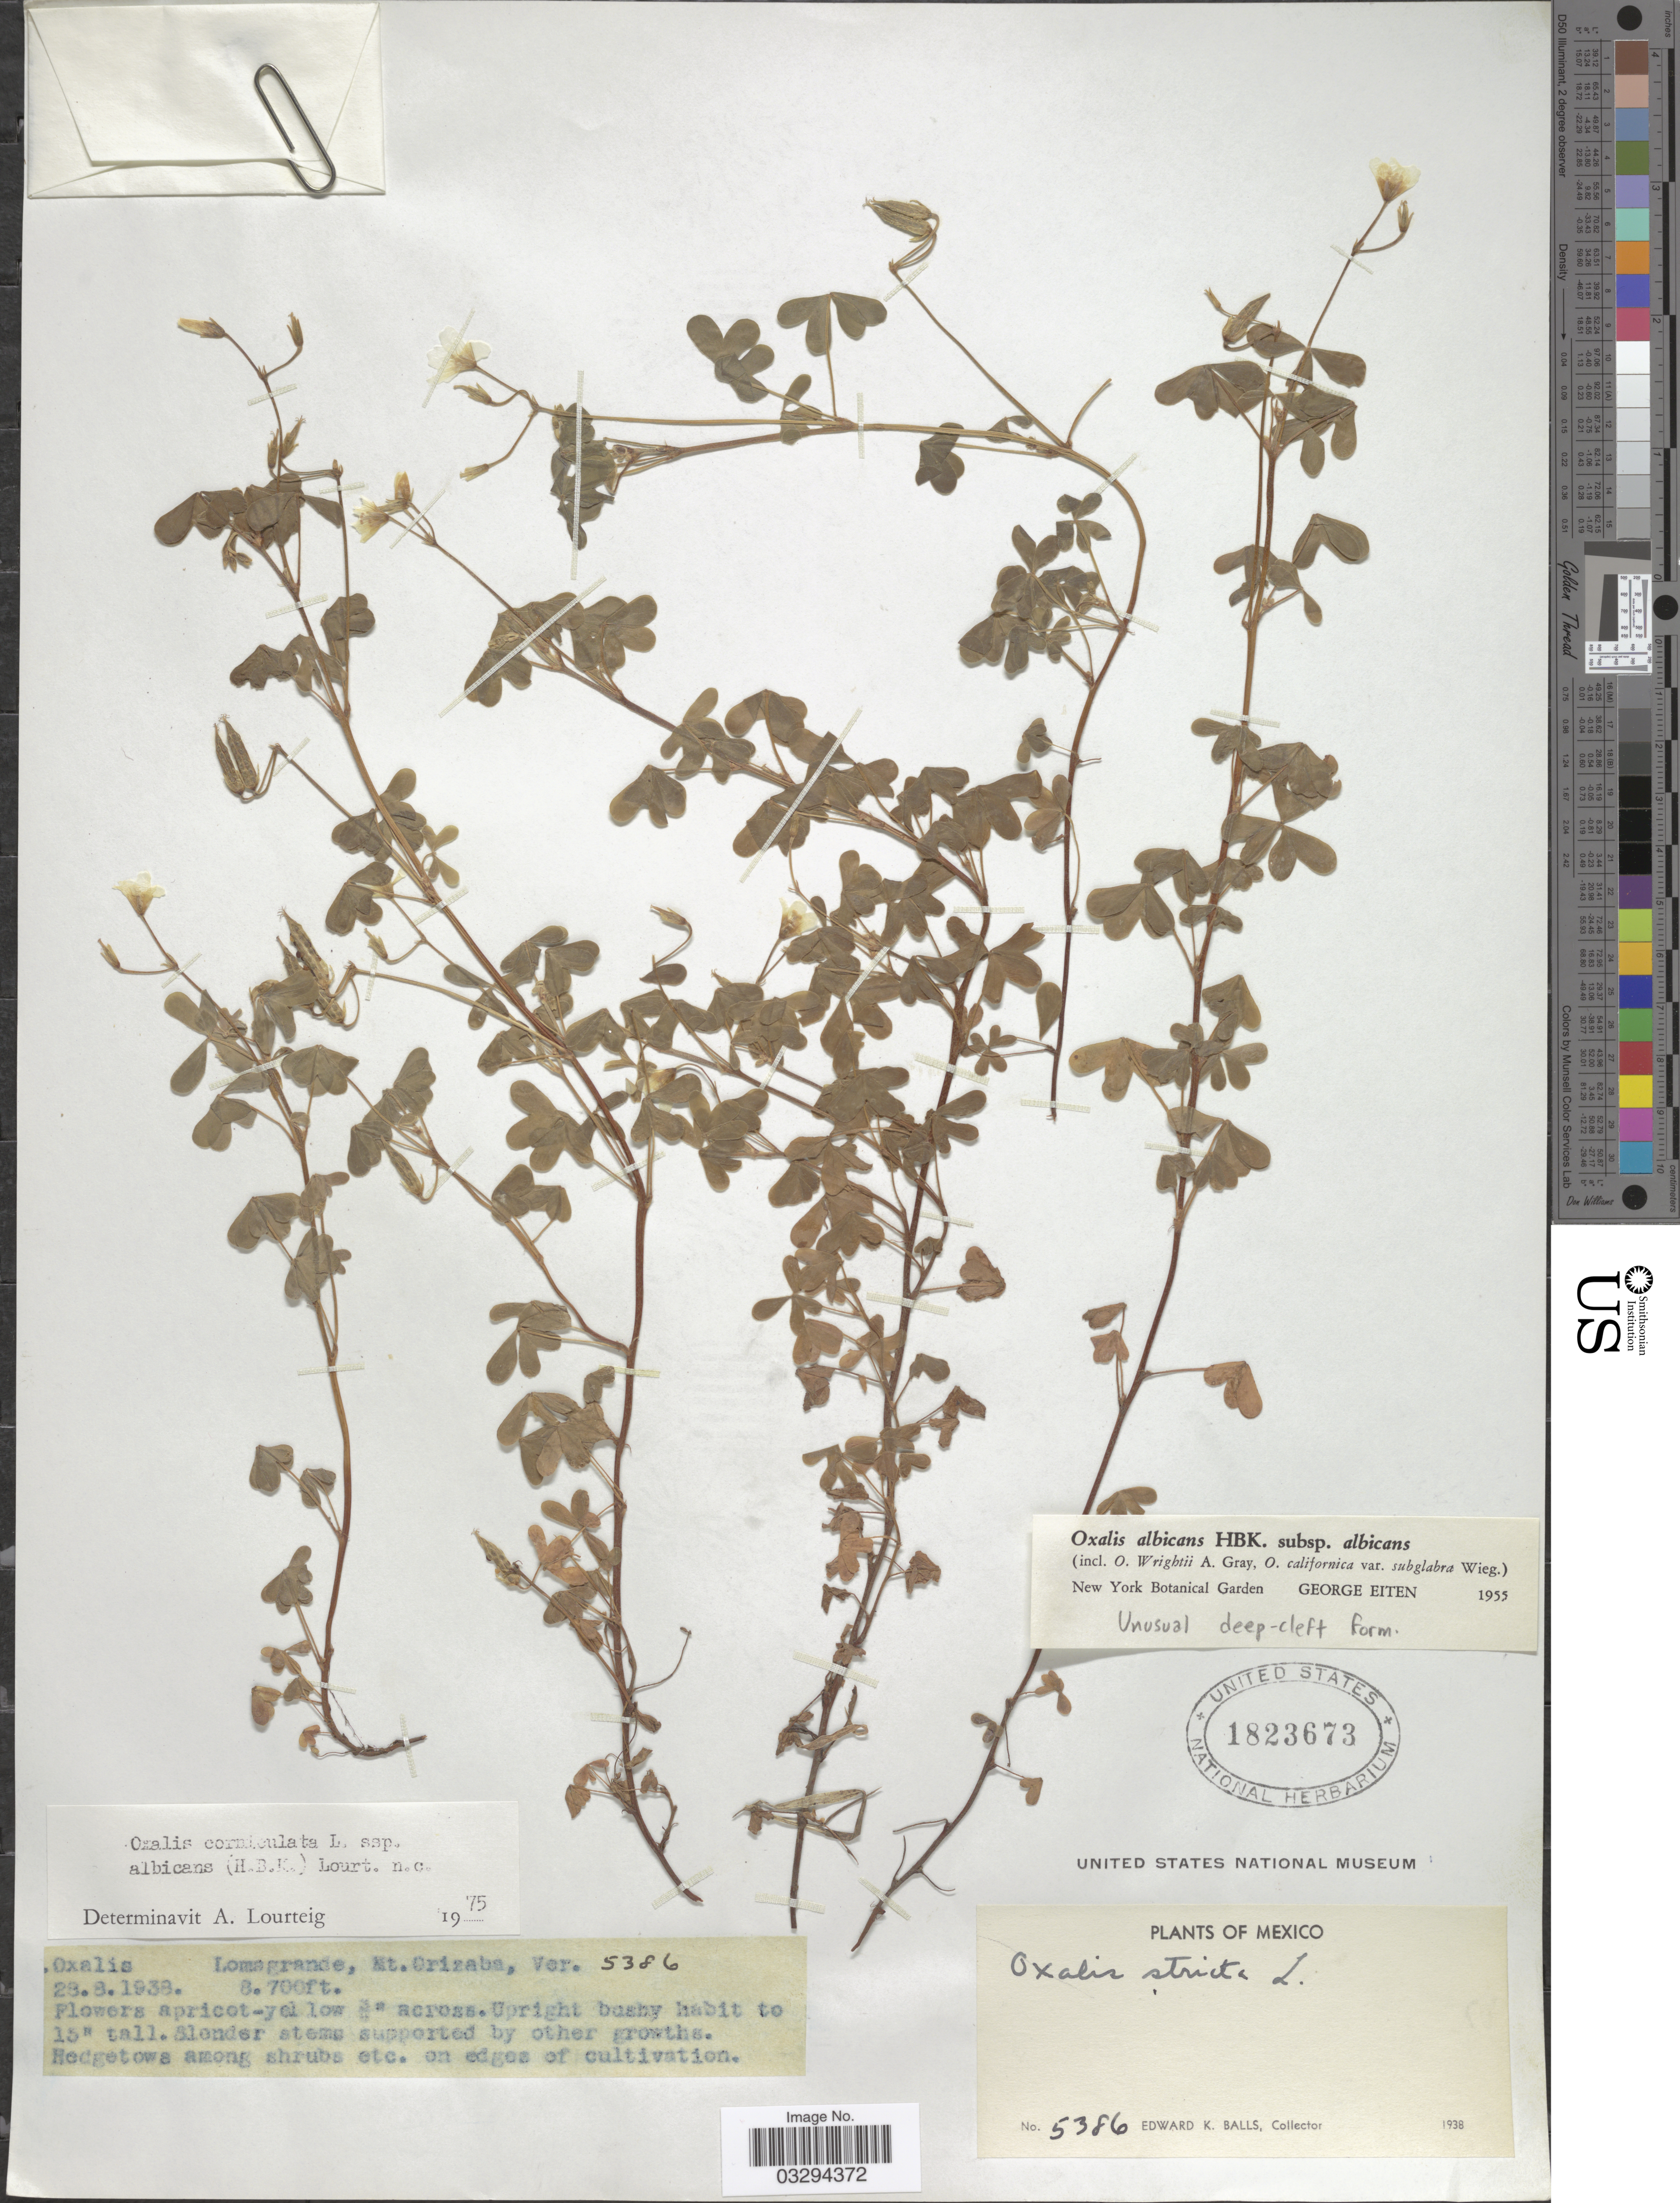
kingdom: Plantae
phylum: Tracheophyta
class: Magnoliopsida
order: Oxalidales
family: Oxalidaceae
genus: Oxalis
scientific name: Oxalis corniculata subsp. albicans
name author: (Kunth) Lourteig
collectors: E. K. Balls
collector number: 5386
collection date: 1938-08-28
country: Mexico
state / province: Veracruz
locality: Lomogrande, Mt. Orizaba, Ver.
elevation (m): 2652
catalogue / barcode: US 1823673